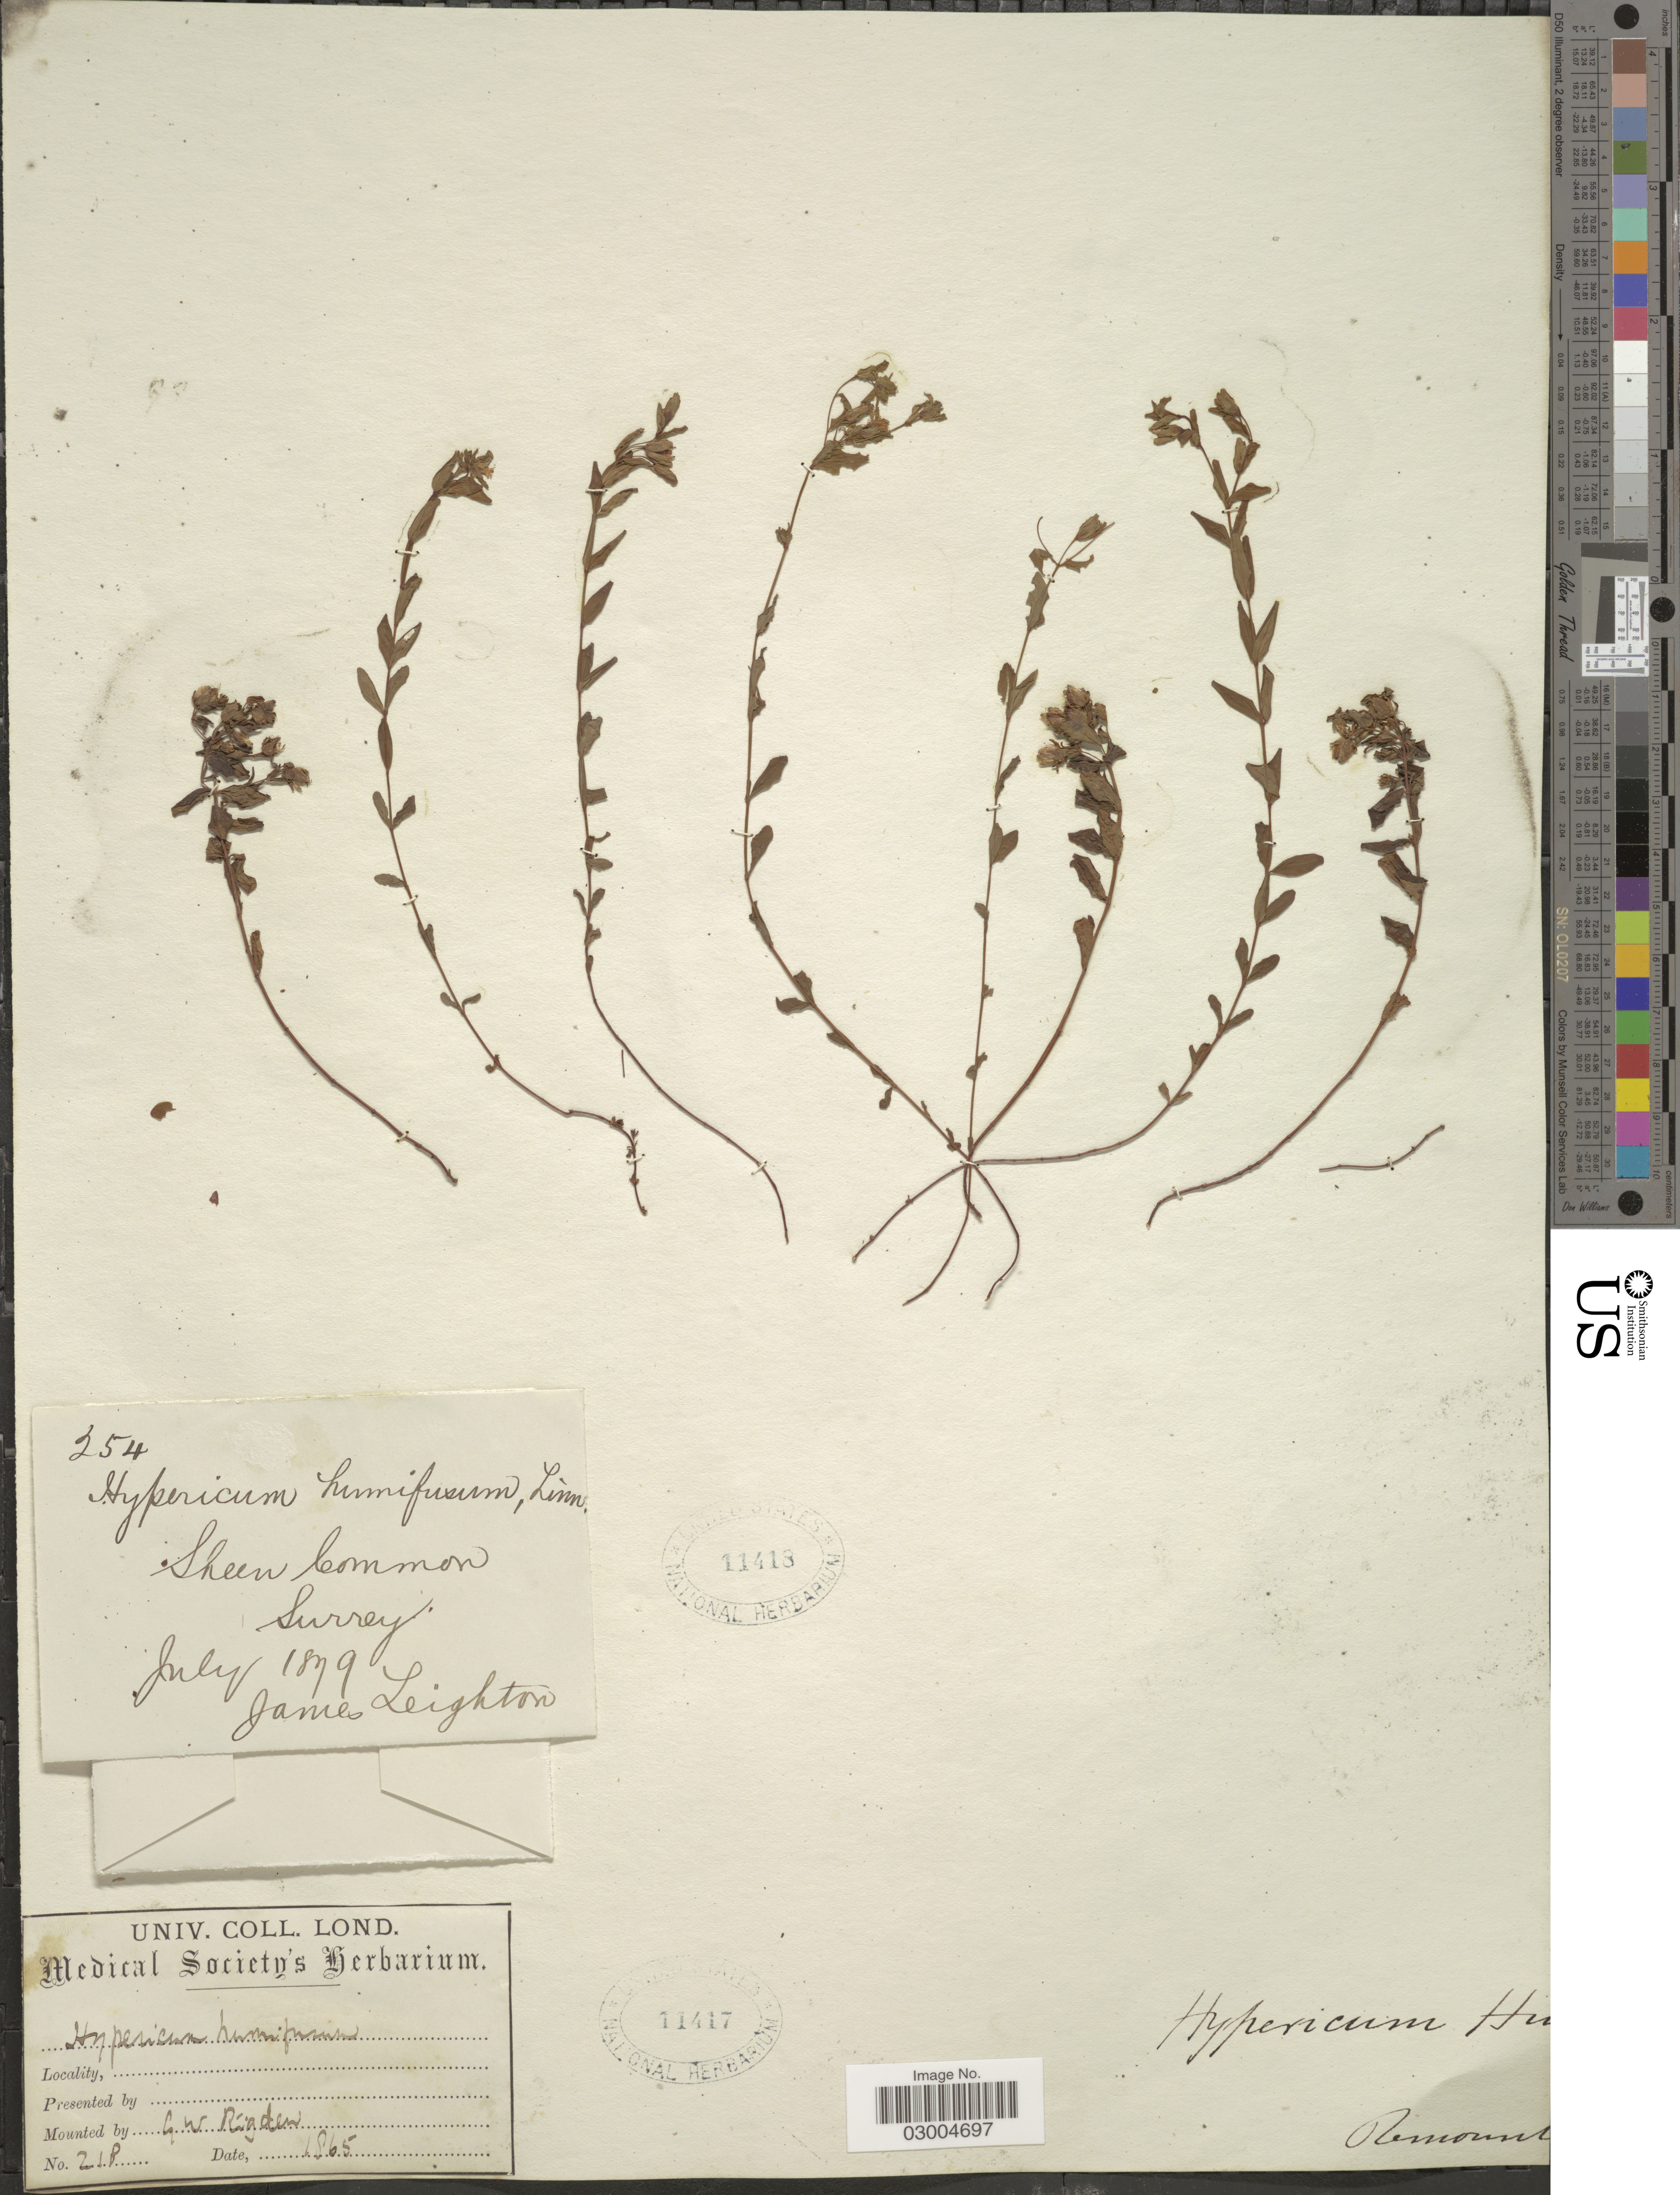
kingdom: Plantae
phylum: Tracheophyta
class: Magnoliopsida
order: Malpighiales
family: Hypericaceae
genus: Hypericum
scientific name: Hypericum humifusum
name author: L.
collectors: J. Leighton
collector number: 254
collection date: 1879-07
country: United Kingdom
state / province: England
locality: Surrey.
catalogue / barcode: US 11418